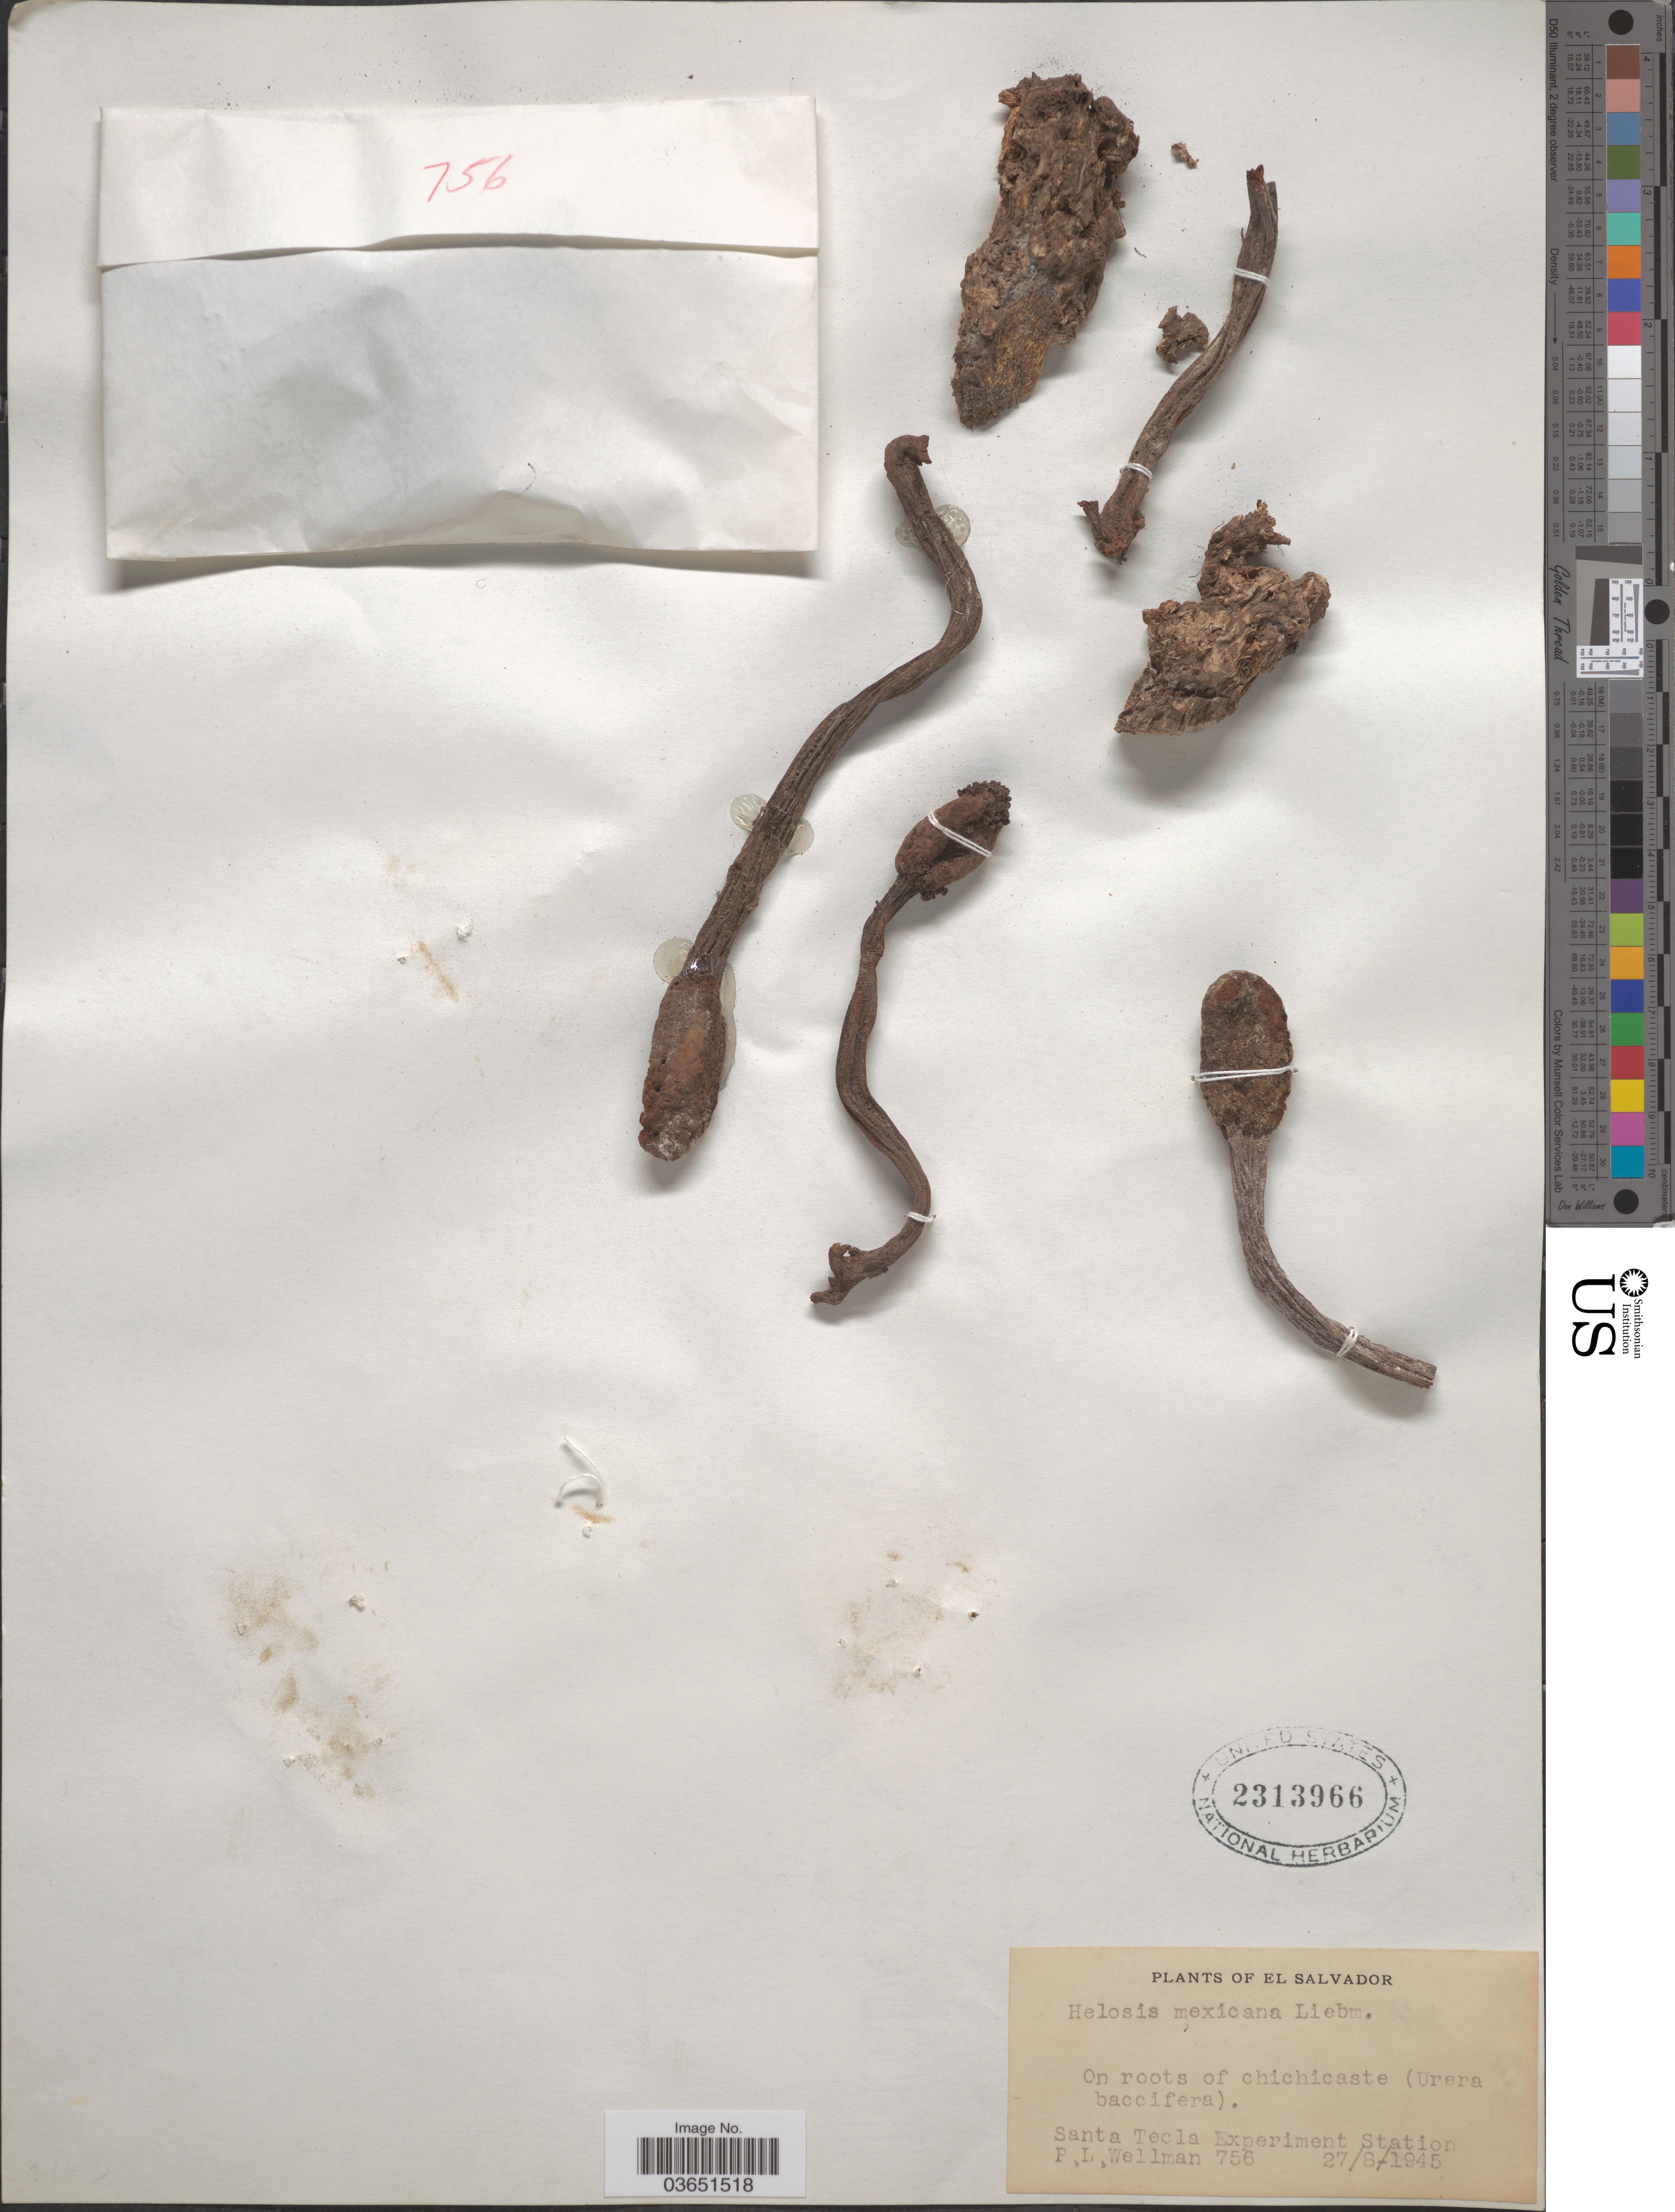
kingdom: Plantae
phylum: Tracheophyta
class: Magnoliopsida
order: Santalales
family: Balanophoraceae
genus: Helosis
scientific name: Helosis cayennensis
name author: (Sw.) Spreng.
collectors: P. Wellman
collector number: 756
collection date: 1945-08-27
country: El Salvador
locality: Santa Tecla Experiment Station.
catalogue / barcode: US 2313966